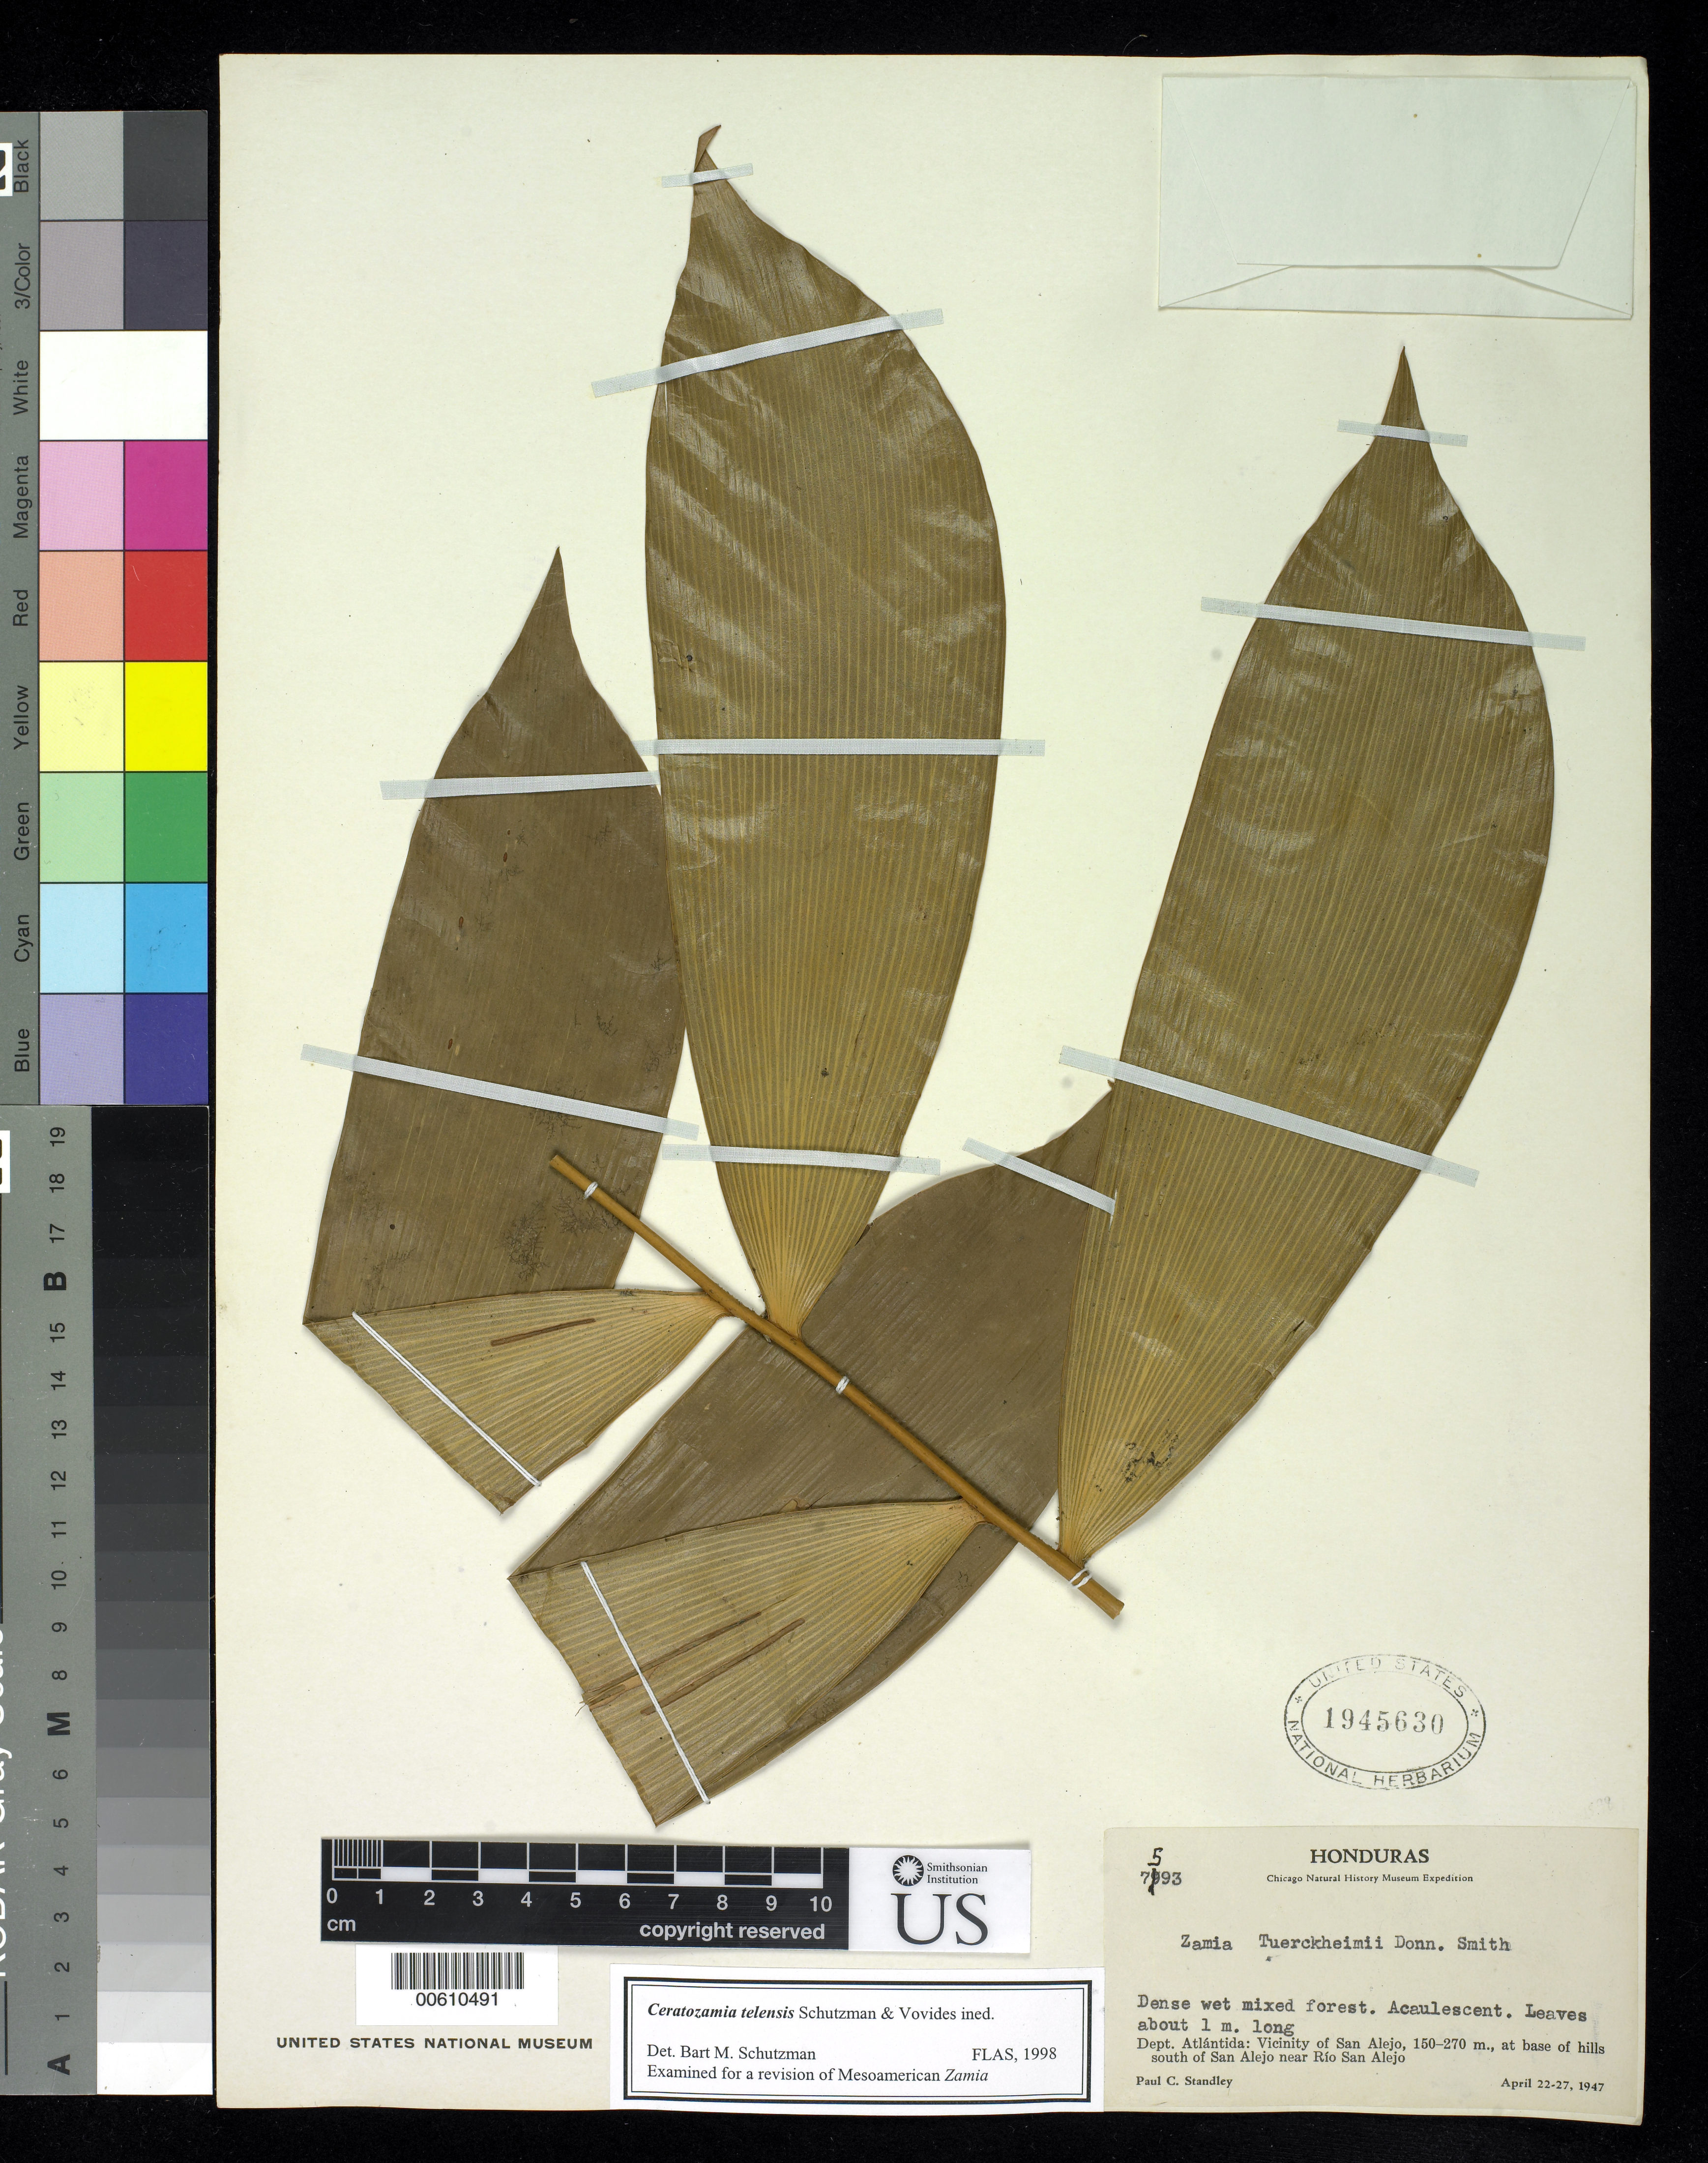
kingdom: Plantae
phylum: Tracheophyta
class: Cycadopsida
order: Cycadales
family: Zamiaceae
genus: Ceratozamia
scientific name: Ceratozamia telensis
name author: Schutz. & Vovides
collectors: P. C. Standley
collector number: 7593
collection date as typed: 22 Apr 1947 to 27 Apr 1947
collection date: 1947-04-22/1947-04-27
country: Honduras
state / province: Atlántida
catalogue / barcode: US 1945630